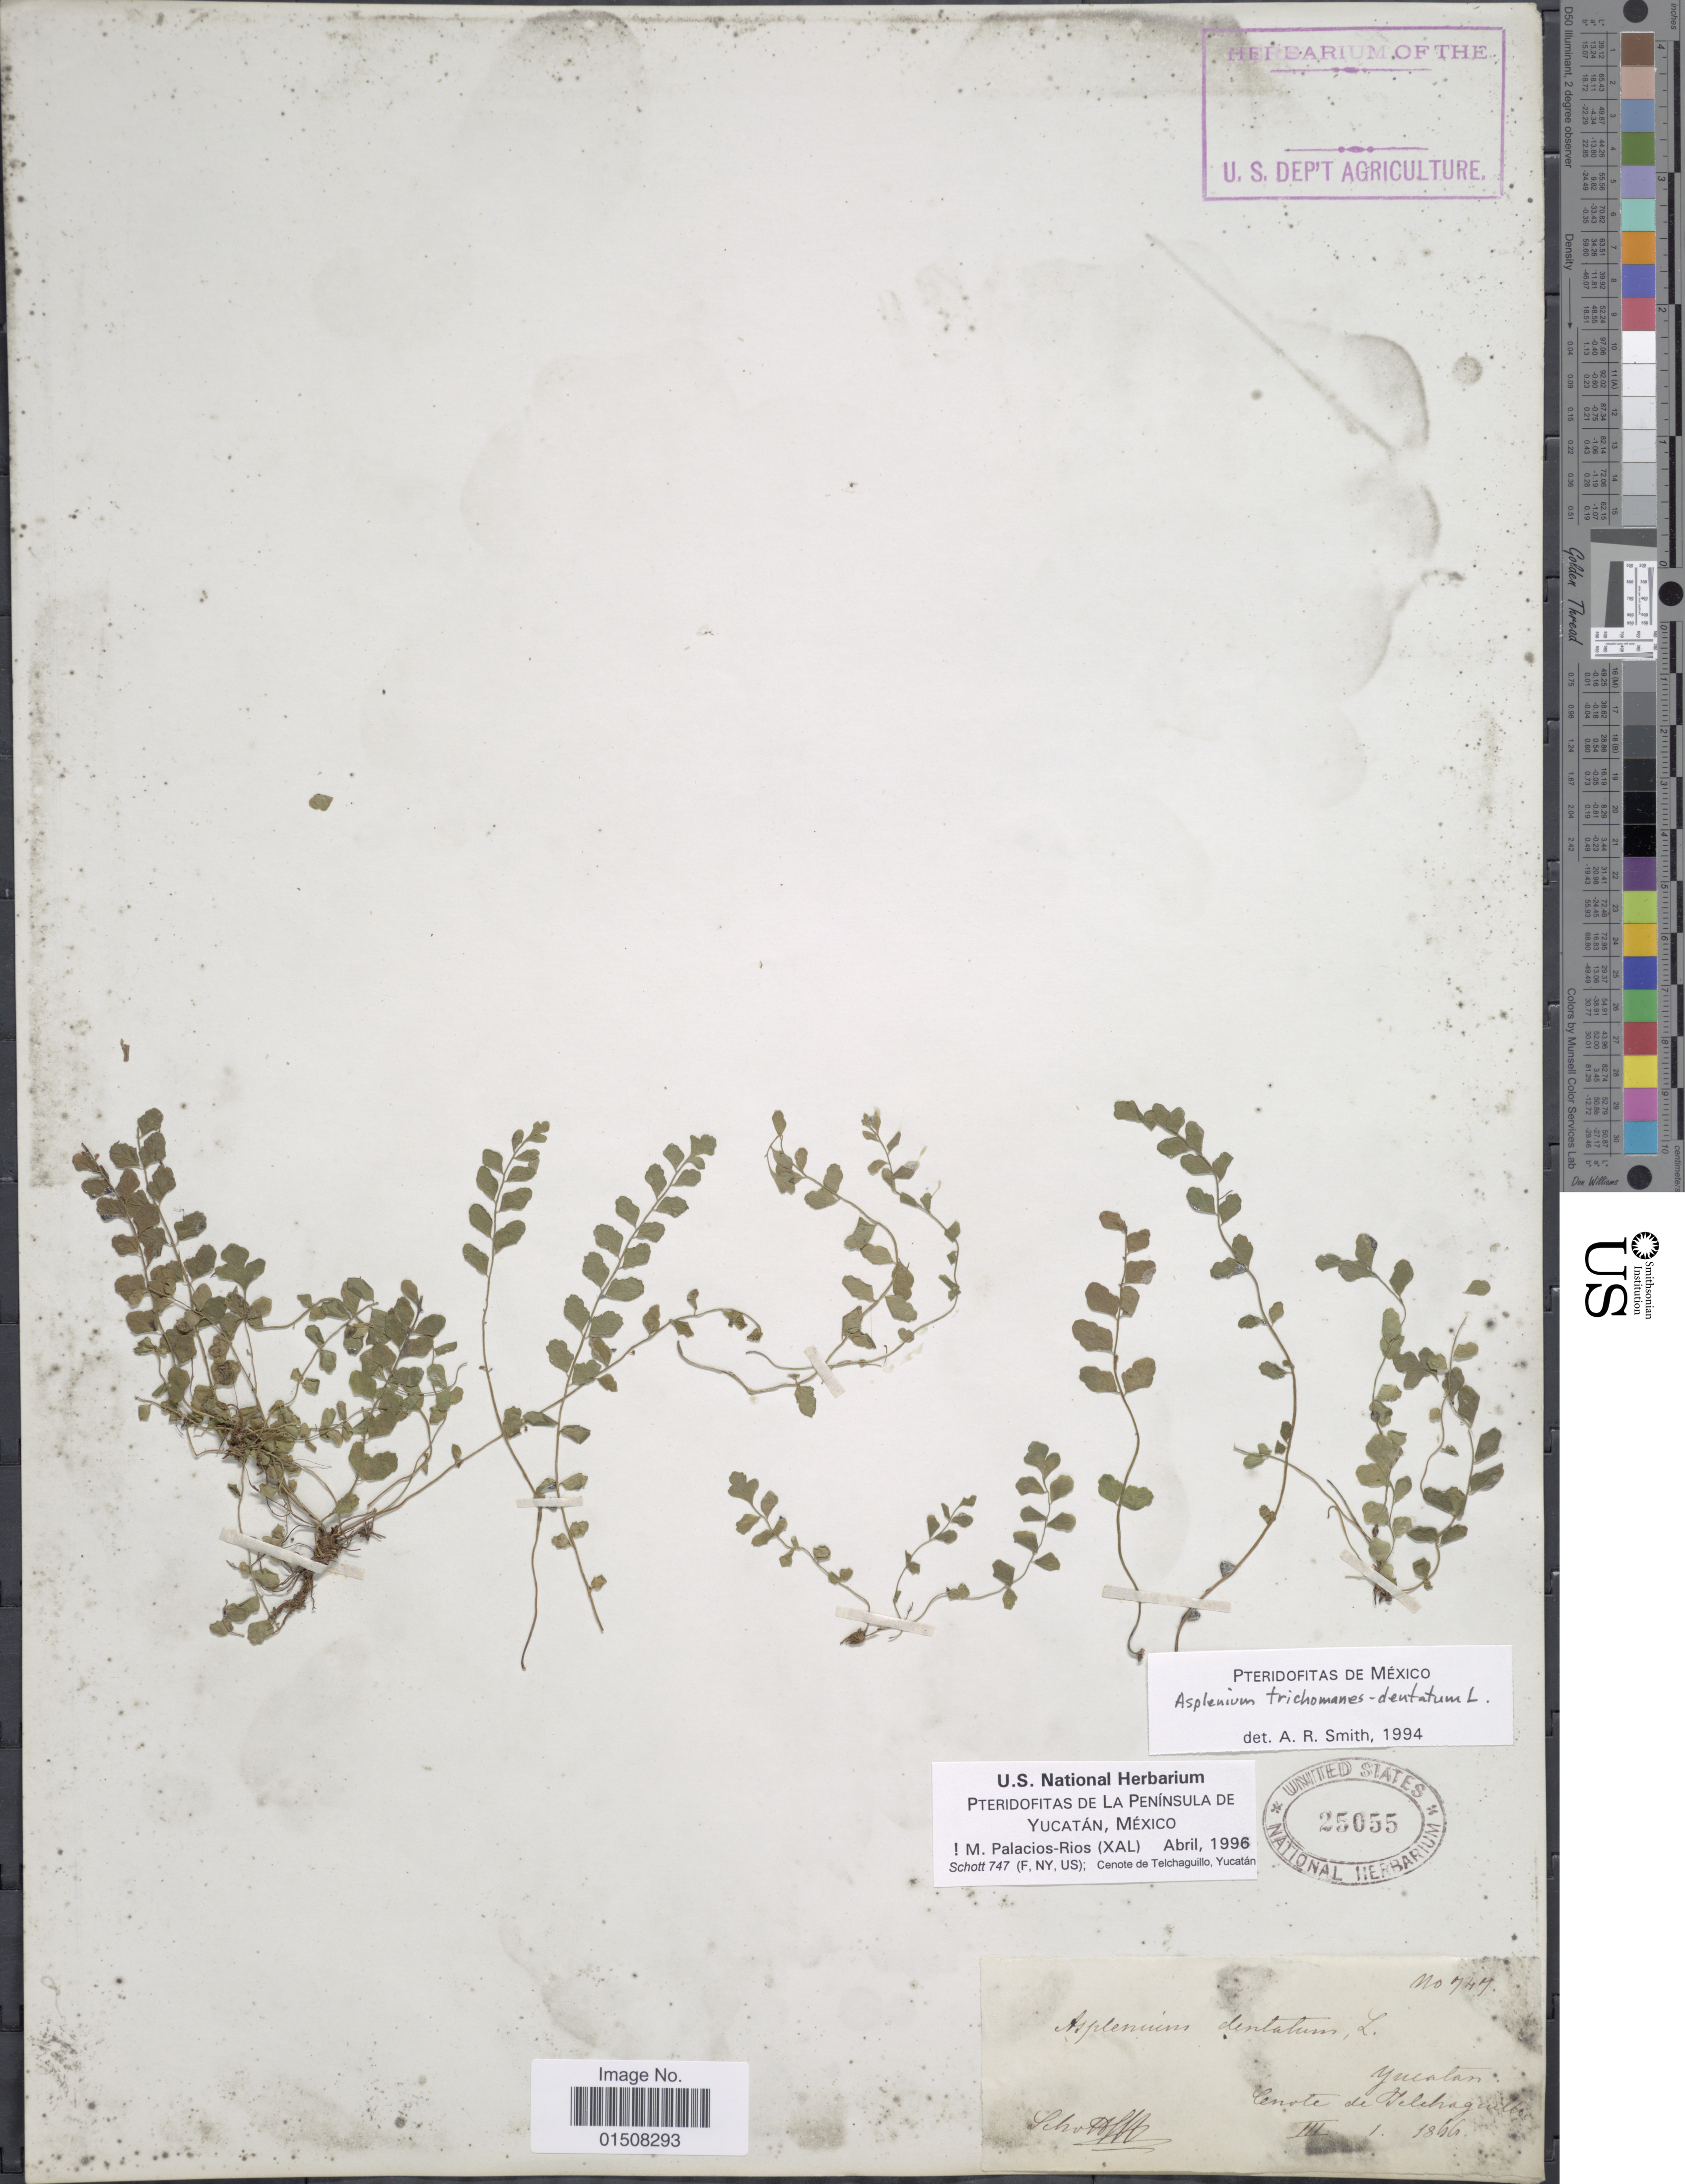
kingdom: Plantae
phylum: Tracheophyta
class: Polypodiopsida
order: Polypodiales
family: Aspleniaceae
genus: Asplenium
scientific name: Asplenium trichomanes-dentatum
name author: L.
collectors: A. L. Schott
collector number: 747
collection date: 1866-01-03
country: Mexico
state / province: Yucatán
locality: Cenote de Helchaguillo [interpreted]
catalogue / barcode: US 25055